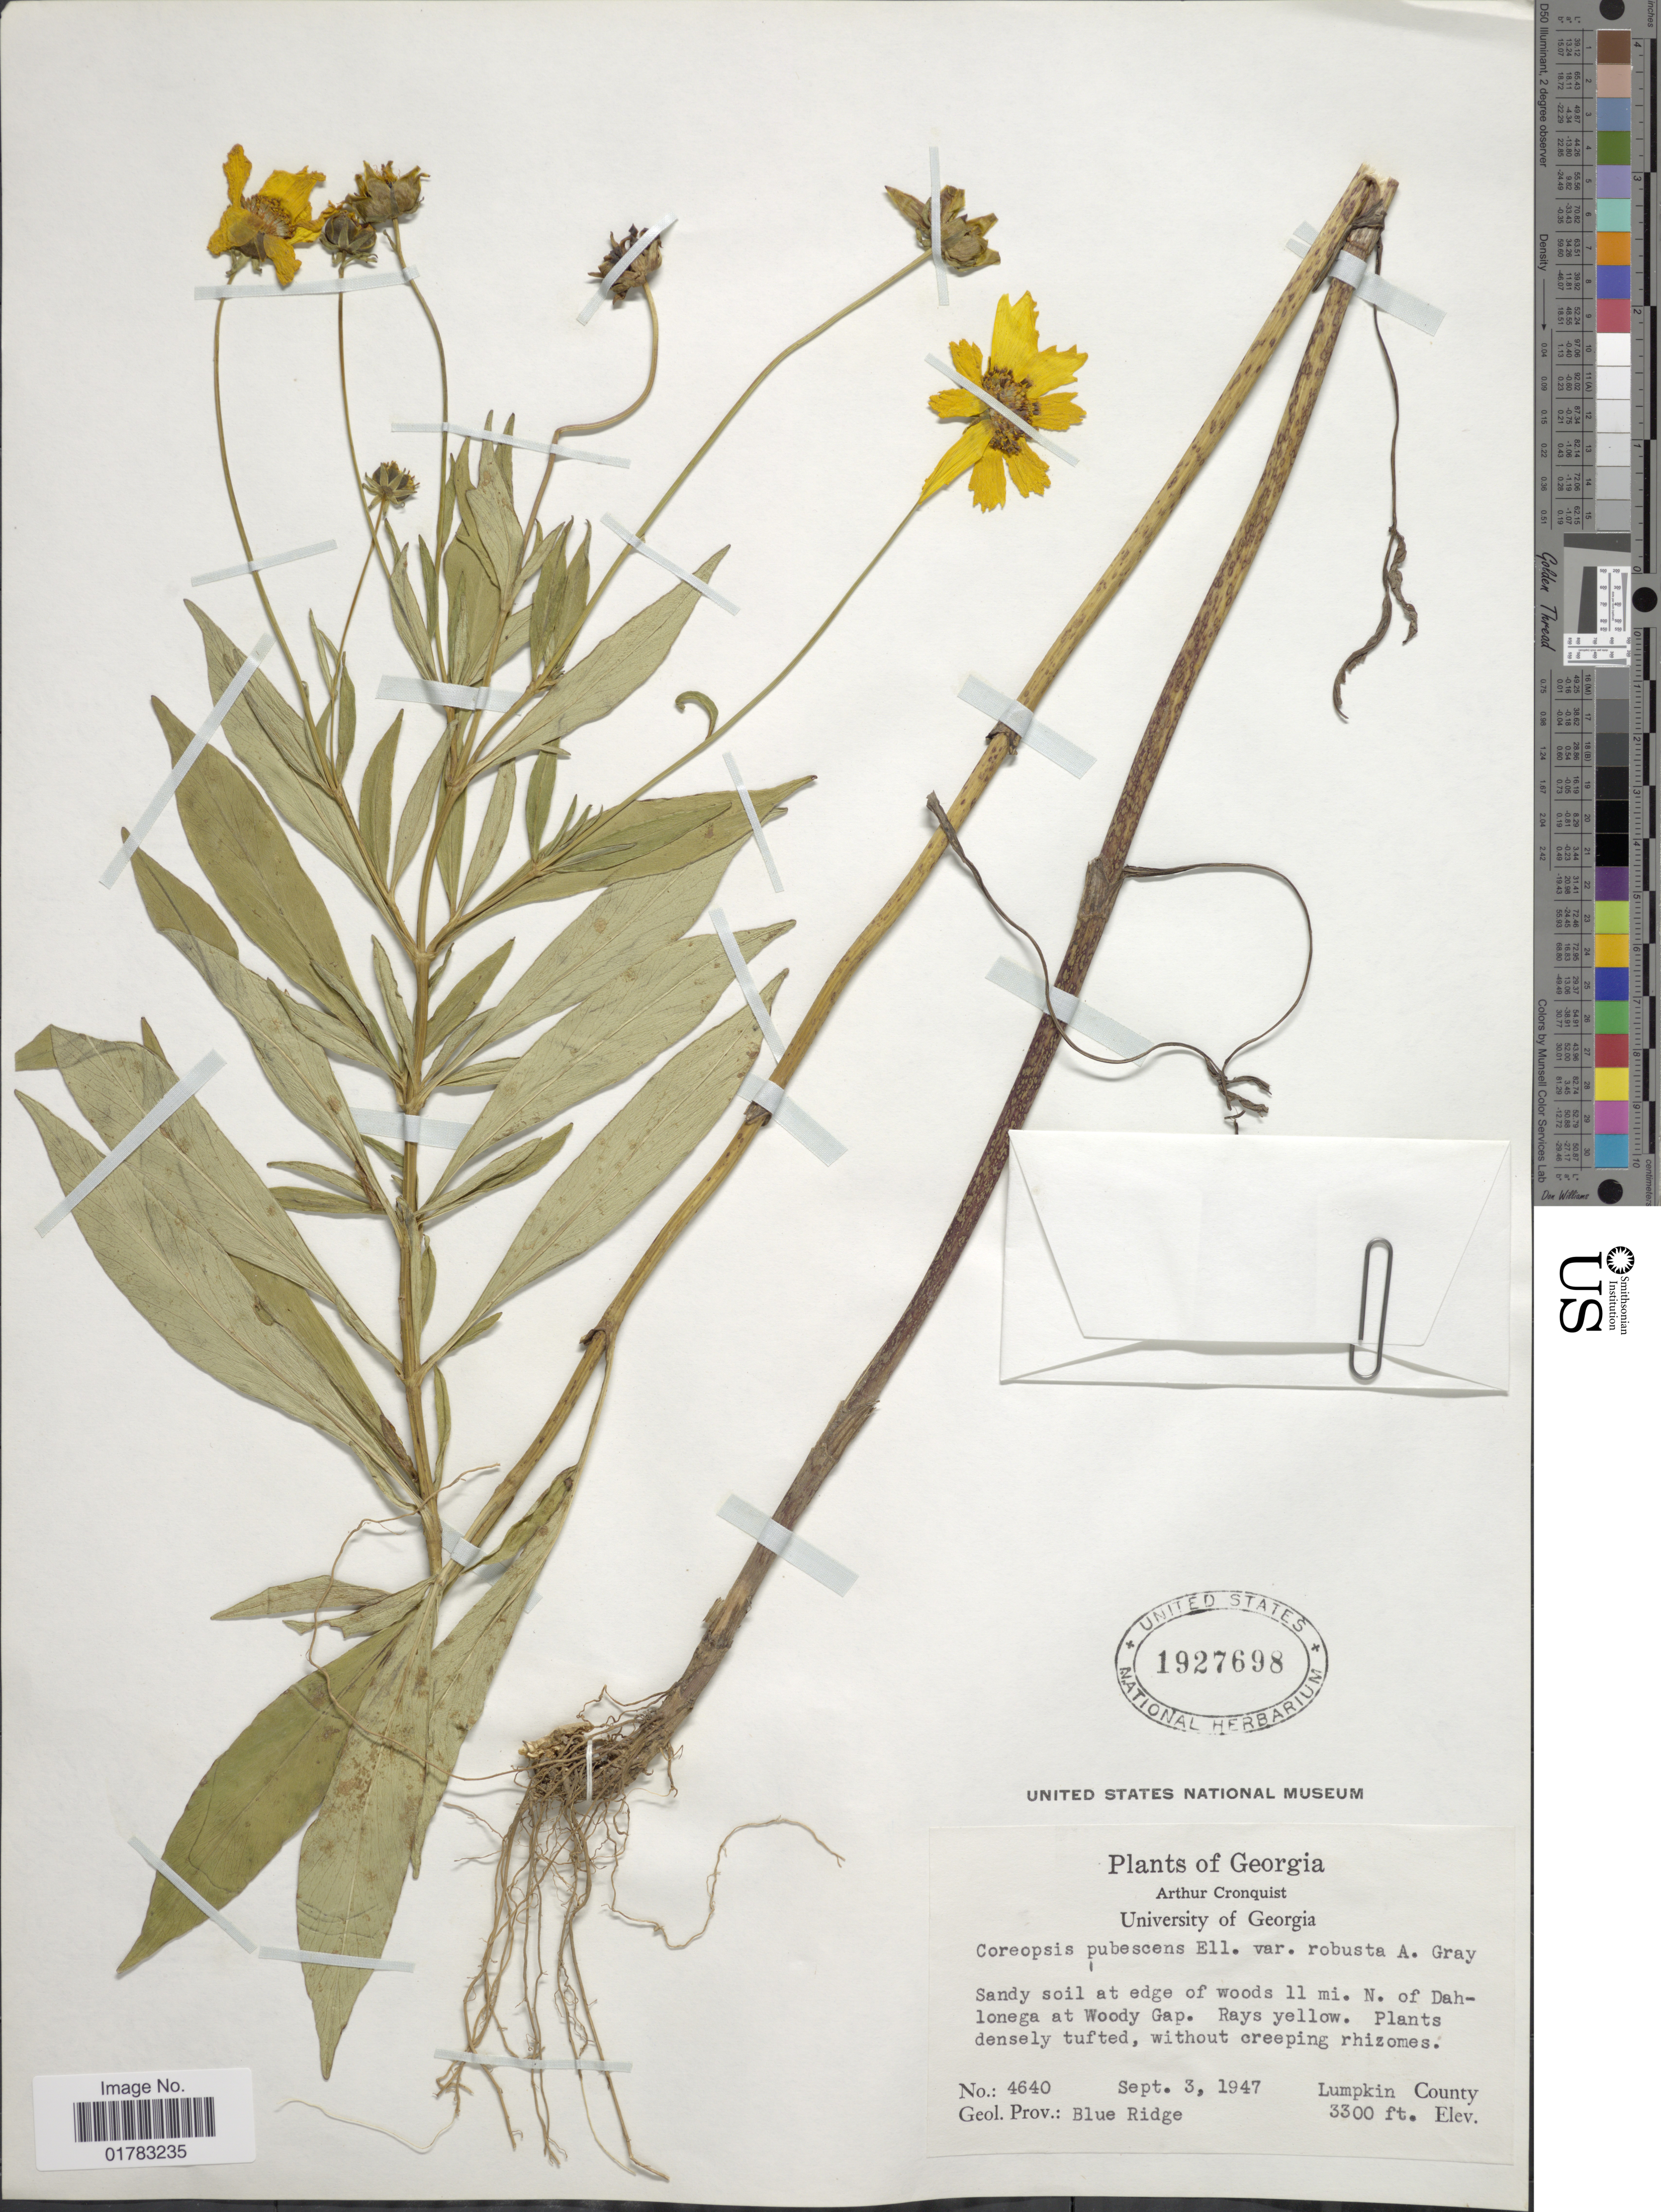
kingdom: Plantae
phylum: Tracheophyta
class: Magnoliopsida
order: Asterales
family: Asteraceae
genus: Coreopsis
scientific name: Coreopsis pubescens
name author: Elliott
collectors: A. J. Cronquist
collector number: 4640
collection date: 1947-09-03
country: United States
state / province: Georgia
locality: Sandy soil at edge of woods 11 mi. N. of Dahlonega at Woody Gap, Lumpkin County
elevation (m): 1006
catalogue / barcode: US 1927698